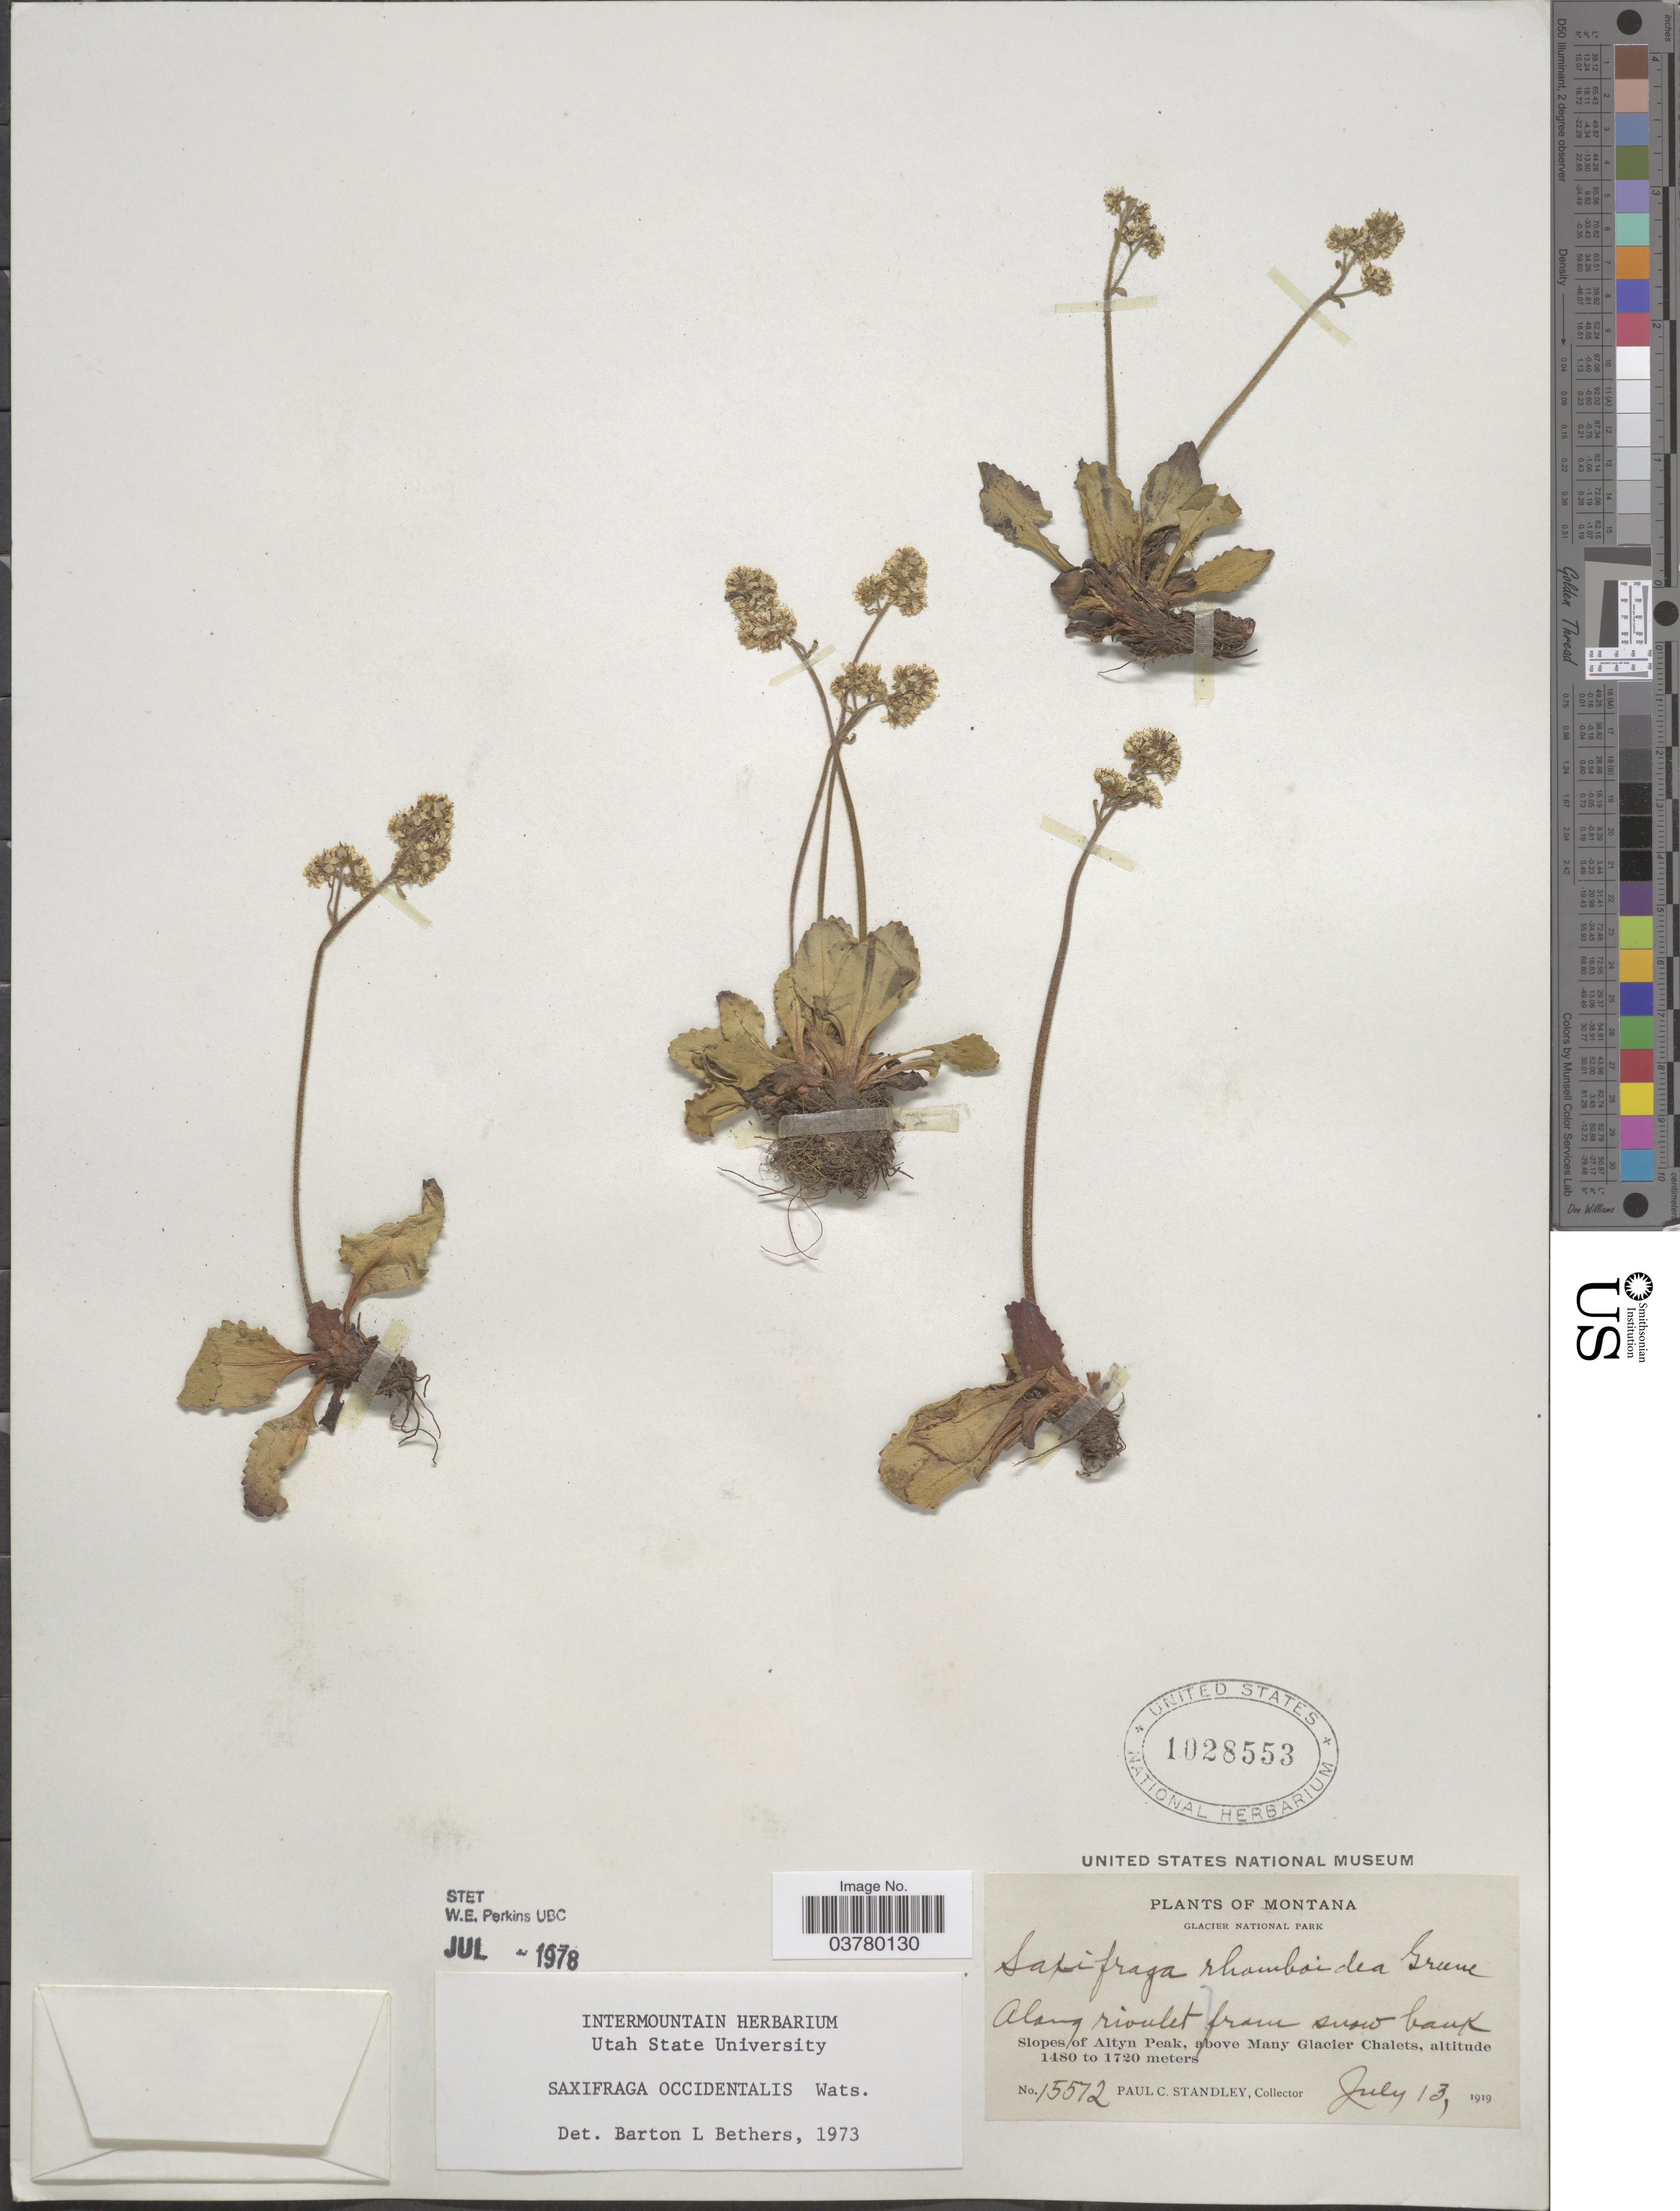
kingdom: Plantae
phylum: Tracheophyta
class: Magnoliopsida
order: Saxifragales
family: Saxifragaceae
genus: Micranthes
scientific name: Micranthes occidentalis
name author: (S. Watson) Small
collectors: P. C. Standley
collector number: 15572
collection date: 1919-07-13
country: United States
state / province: Montana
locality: Glacier National Park. Along rivulet from snow bank. Slopes of Altyn Peak, above Many Glacier Chalets.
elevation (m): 1480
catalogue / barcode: US 1028553